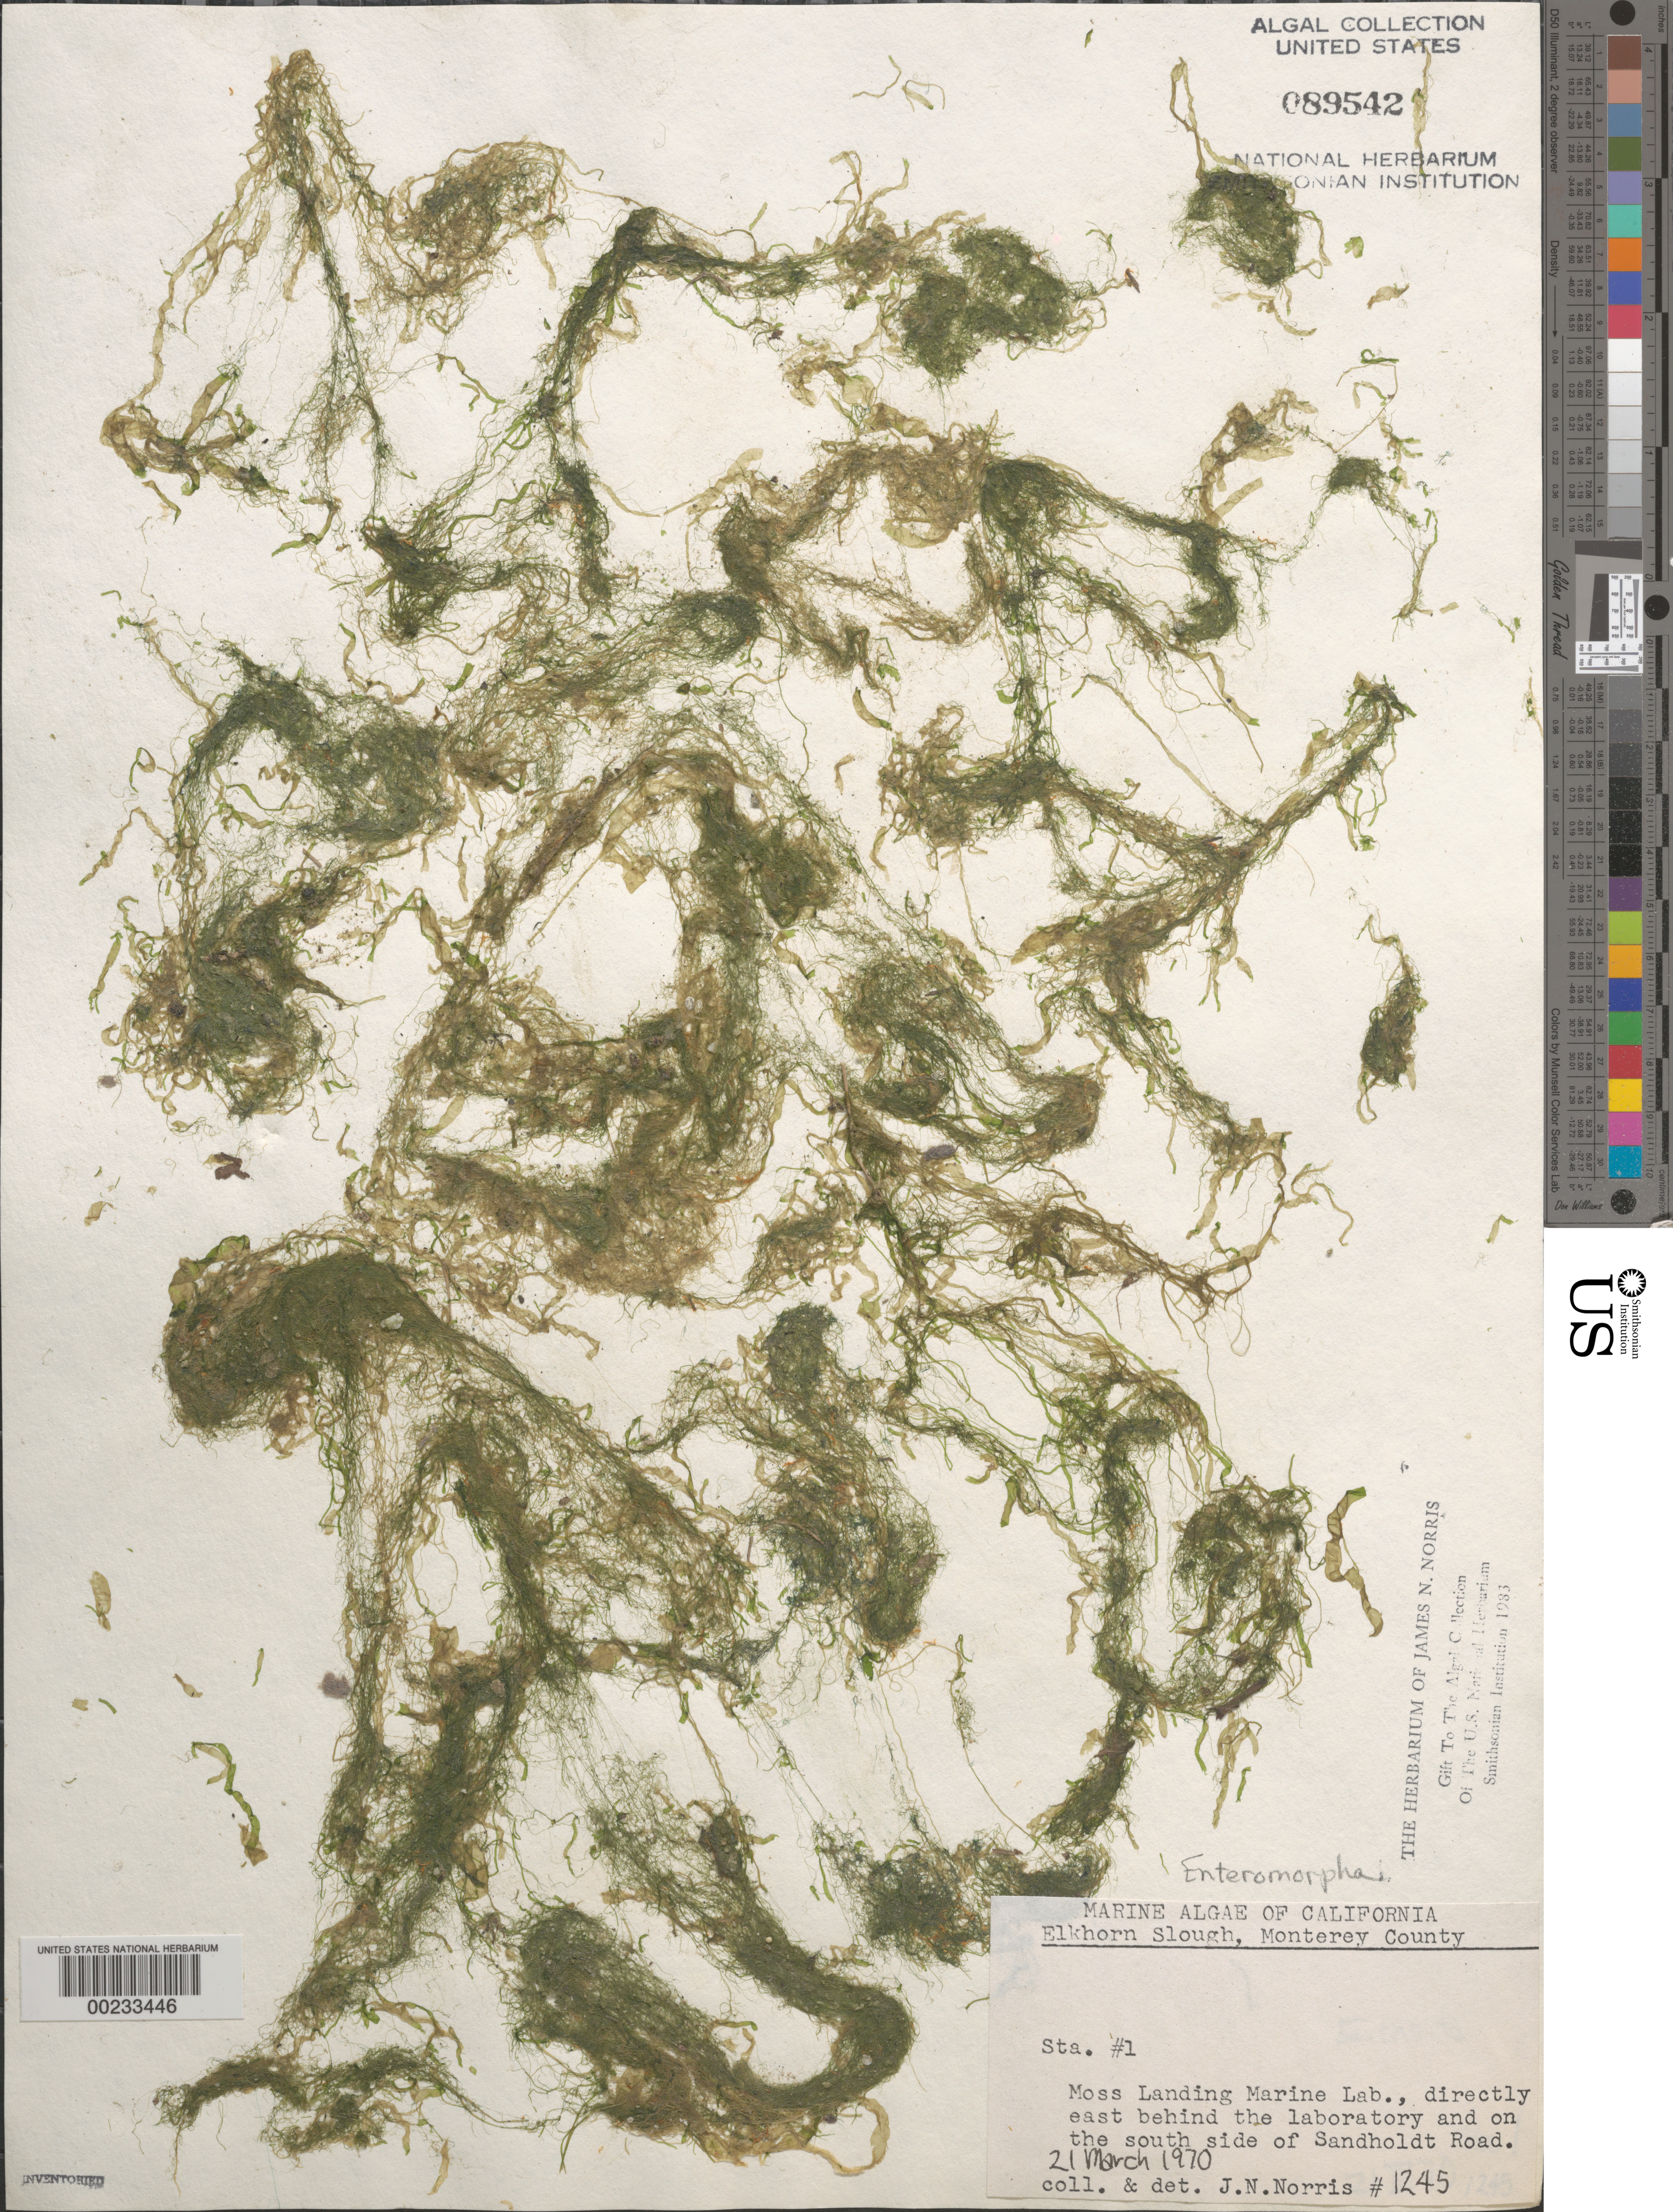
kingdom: Plantae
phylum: Chlorophyta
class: Ulvophyceae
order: Ulvales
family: Ulvaceae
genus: Ulva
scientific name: Ulva sp.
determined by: Algae name updating Project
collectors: J. N. Norris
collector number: JN-1245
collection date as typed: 21 Mar 1970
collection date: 1970-03-21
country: United States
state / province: California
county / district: Monterey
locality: Elkhorn Slough, Moss Landing Marine Laboratory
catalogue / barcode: US 89542